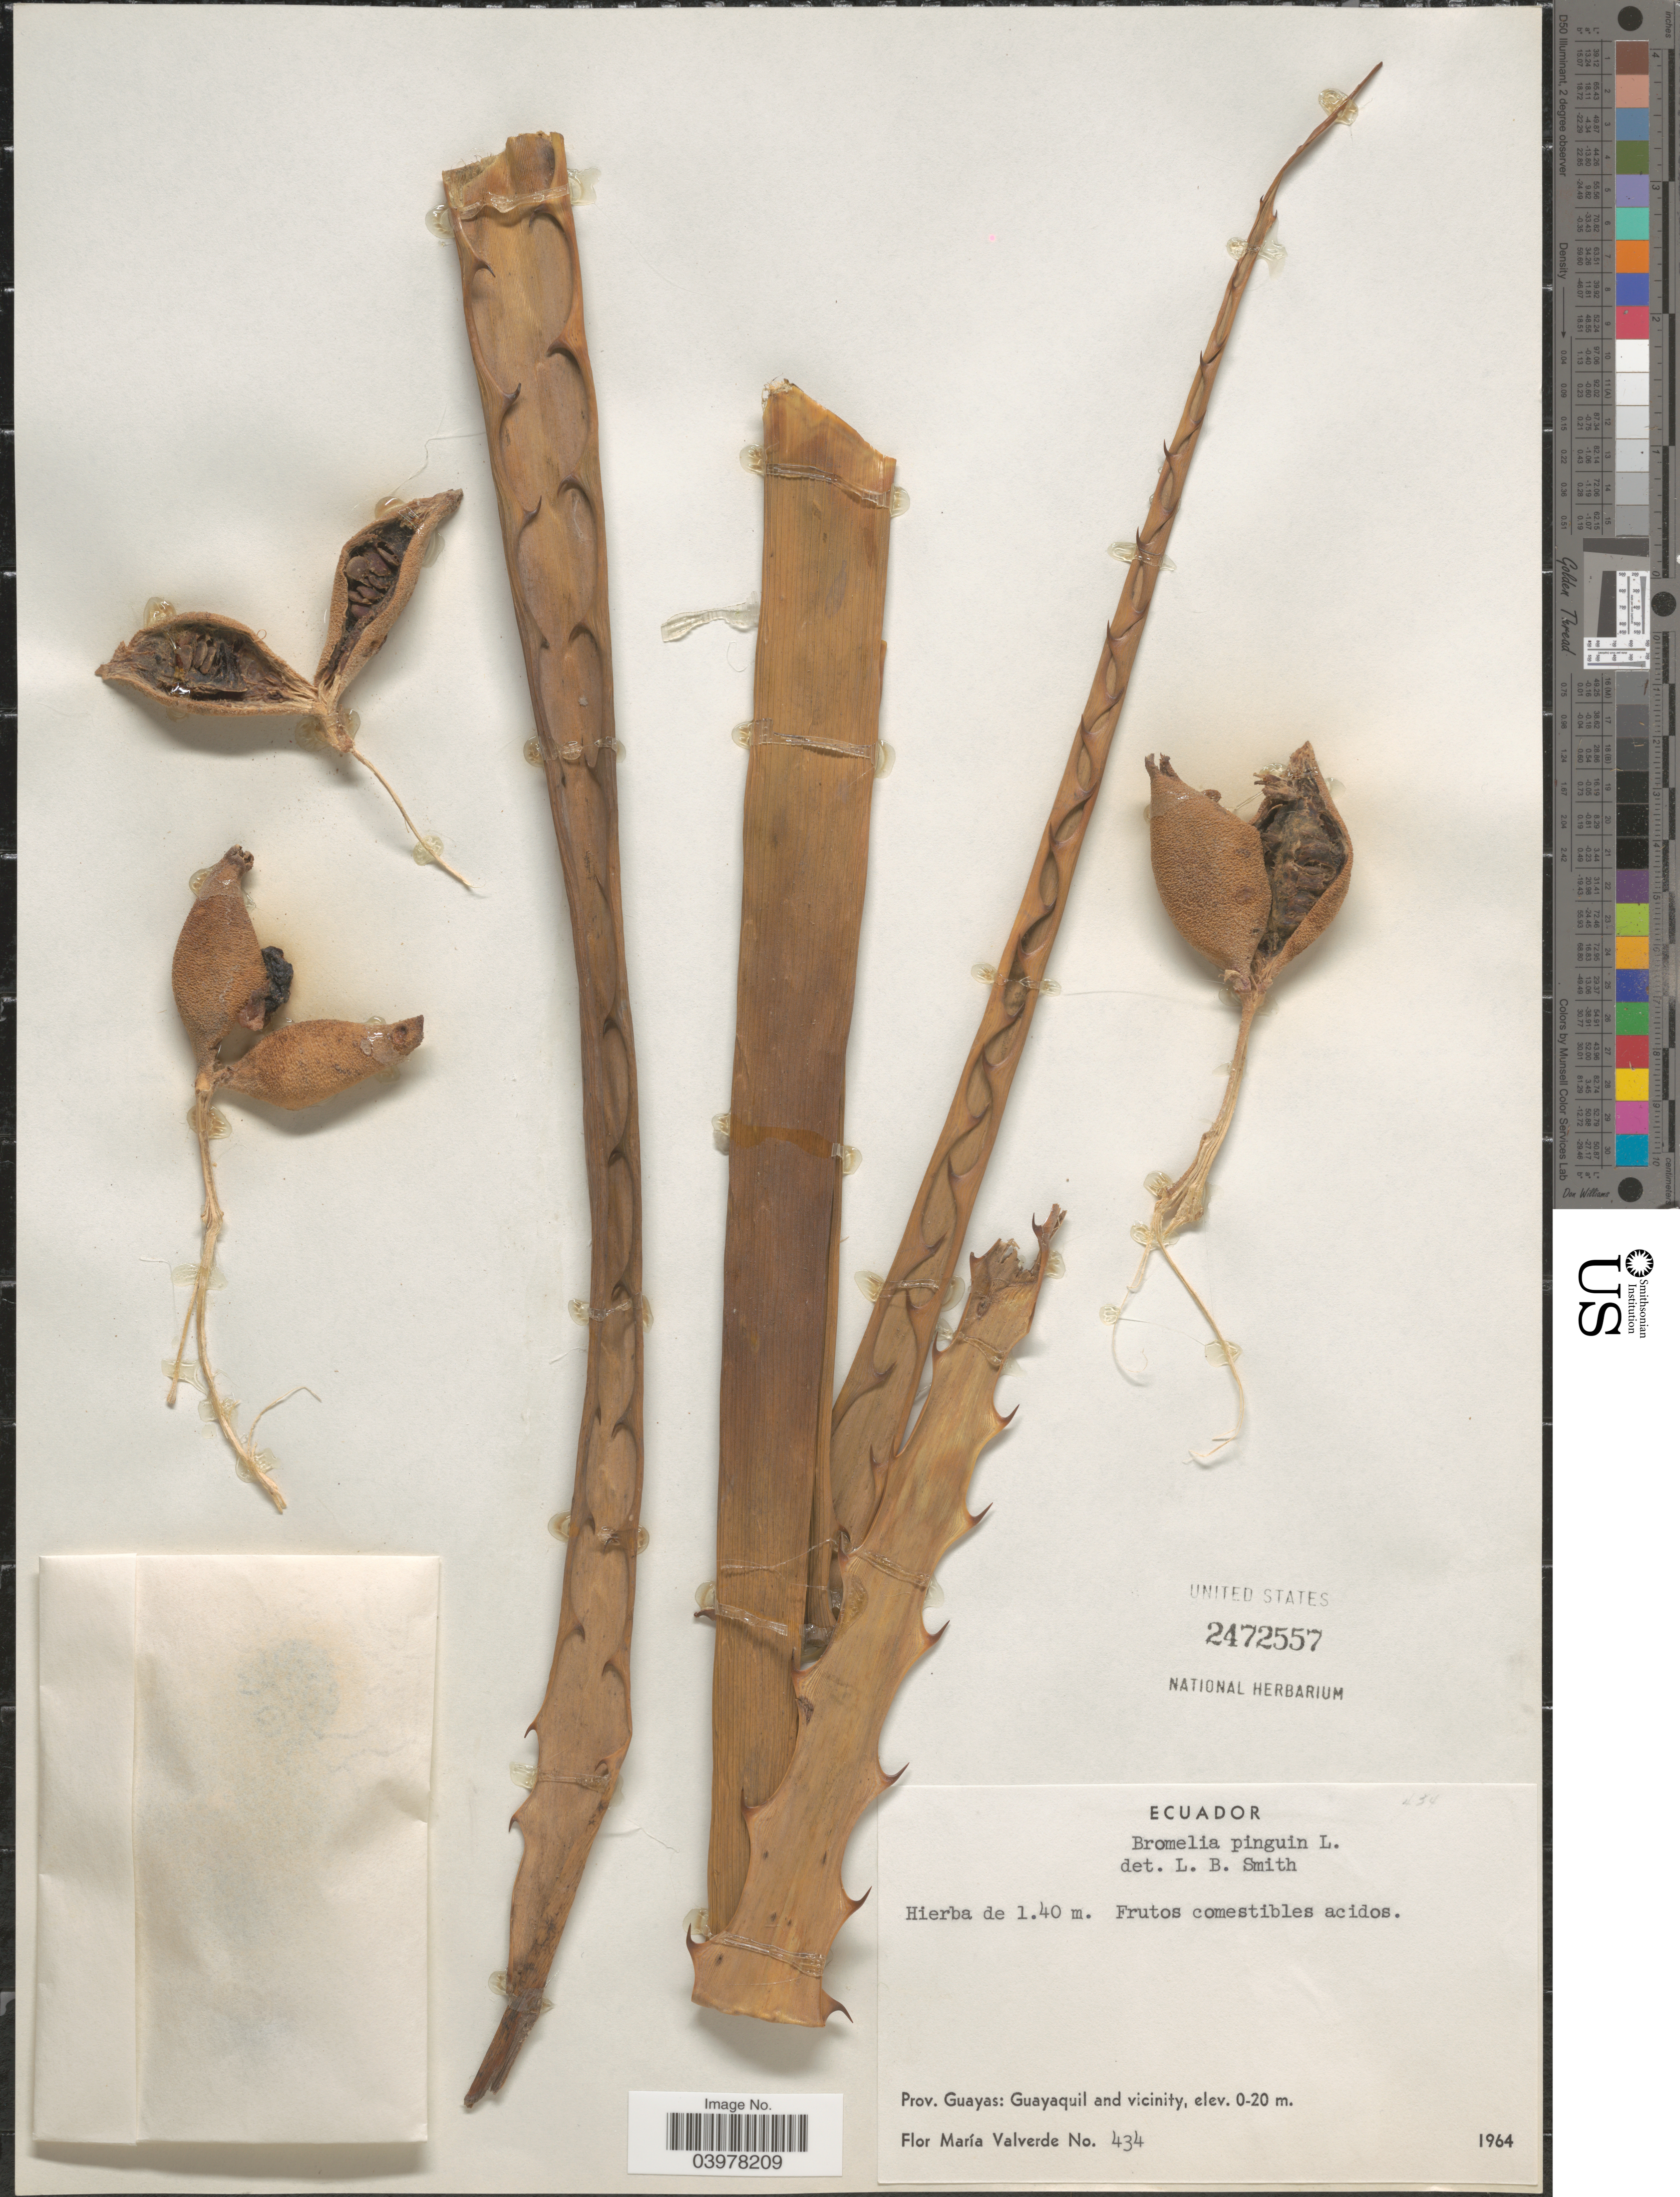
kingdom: Plantae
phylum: Tracheophyta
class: Liliopsida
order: Poales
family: Bromeliaceae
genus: Bromelia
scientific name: Bromelia pinguin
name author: L.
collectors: F. M. Valverde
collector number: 434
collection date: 1964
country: Ecuador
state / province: Guayas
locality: Guayaquil and vicinity.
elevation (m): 0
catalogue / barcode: US 2472557